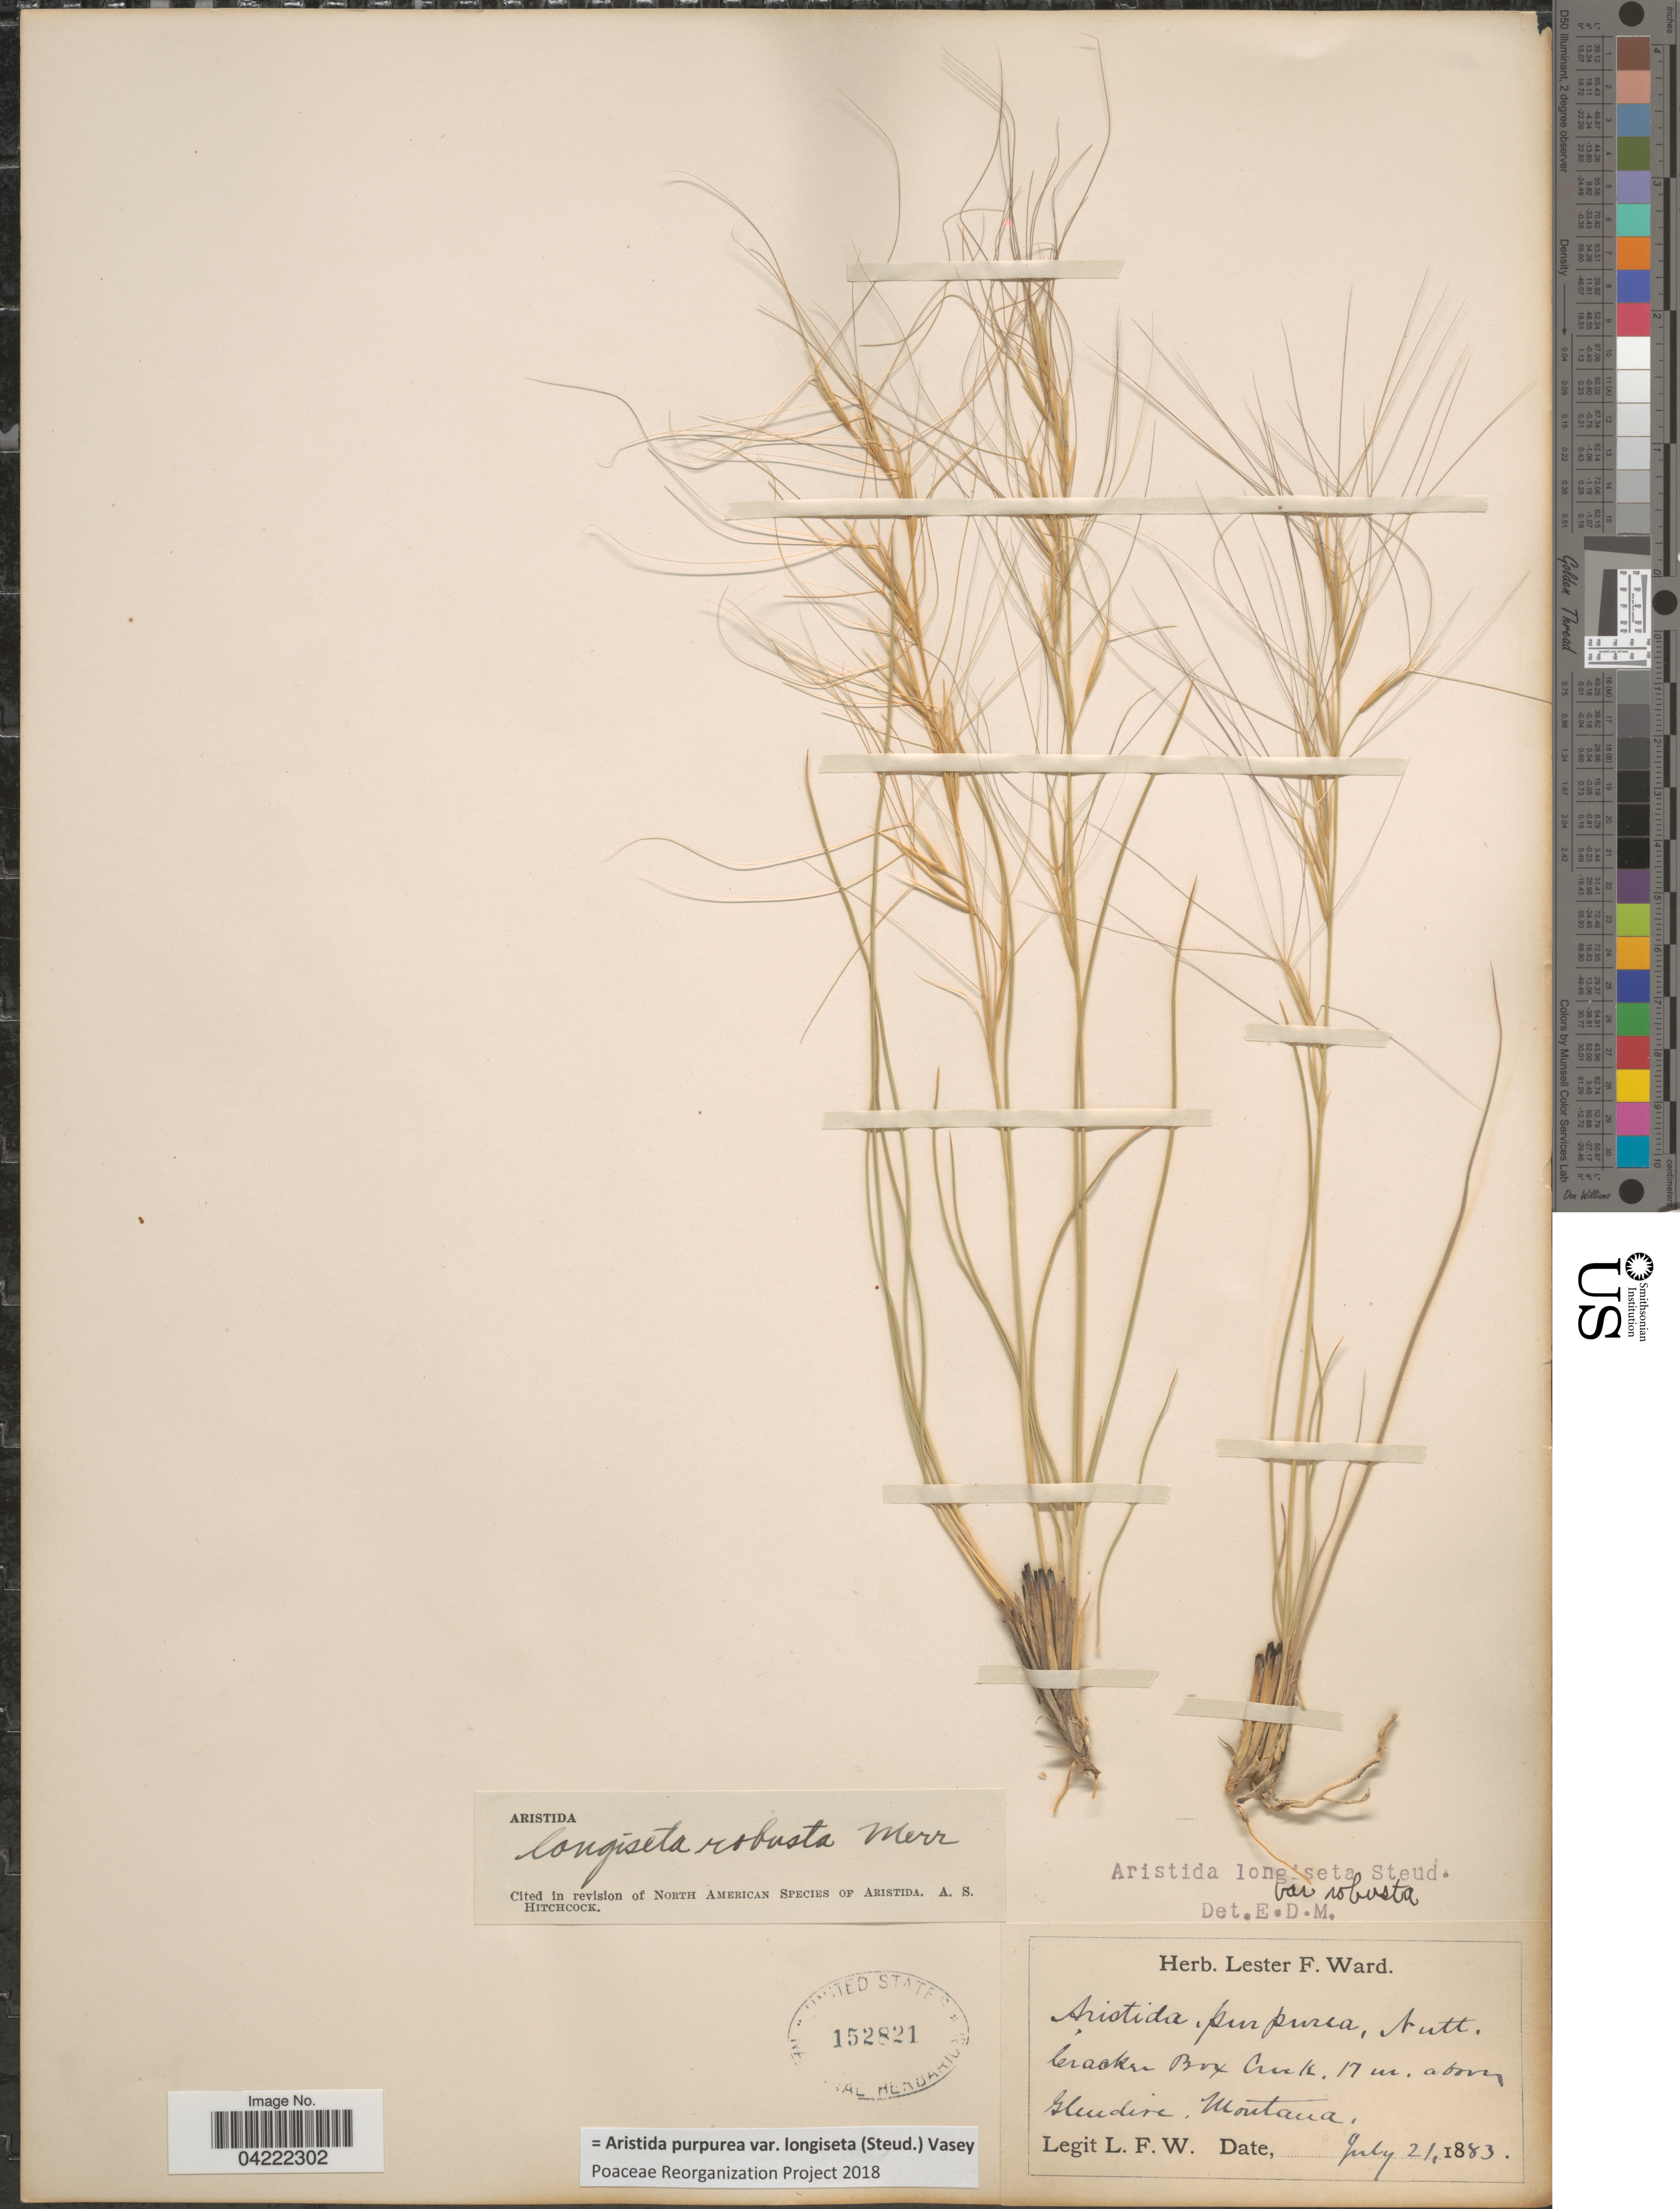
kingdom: Plantae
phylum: Tracheophyta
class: Liliopsida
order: Poales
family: Poaceae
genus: Aristida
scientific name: Aristida purpurea var. longiseta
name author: (Steud.) Vasey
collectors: L. F. Ward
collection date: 1883-07-21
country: United States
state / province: Montana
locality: Cracker Box Creek, 17 mi. above Glendive.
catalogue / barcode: US 152821